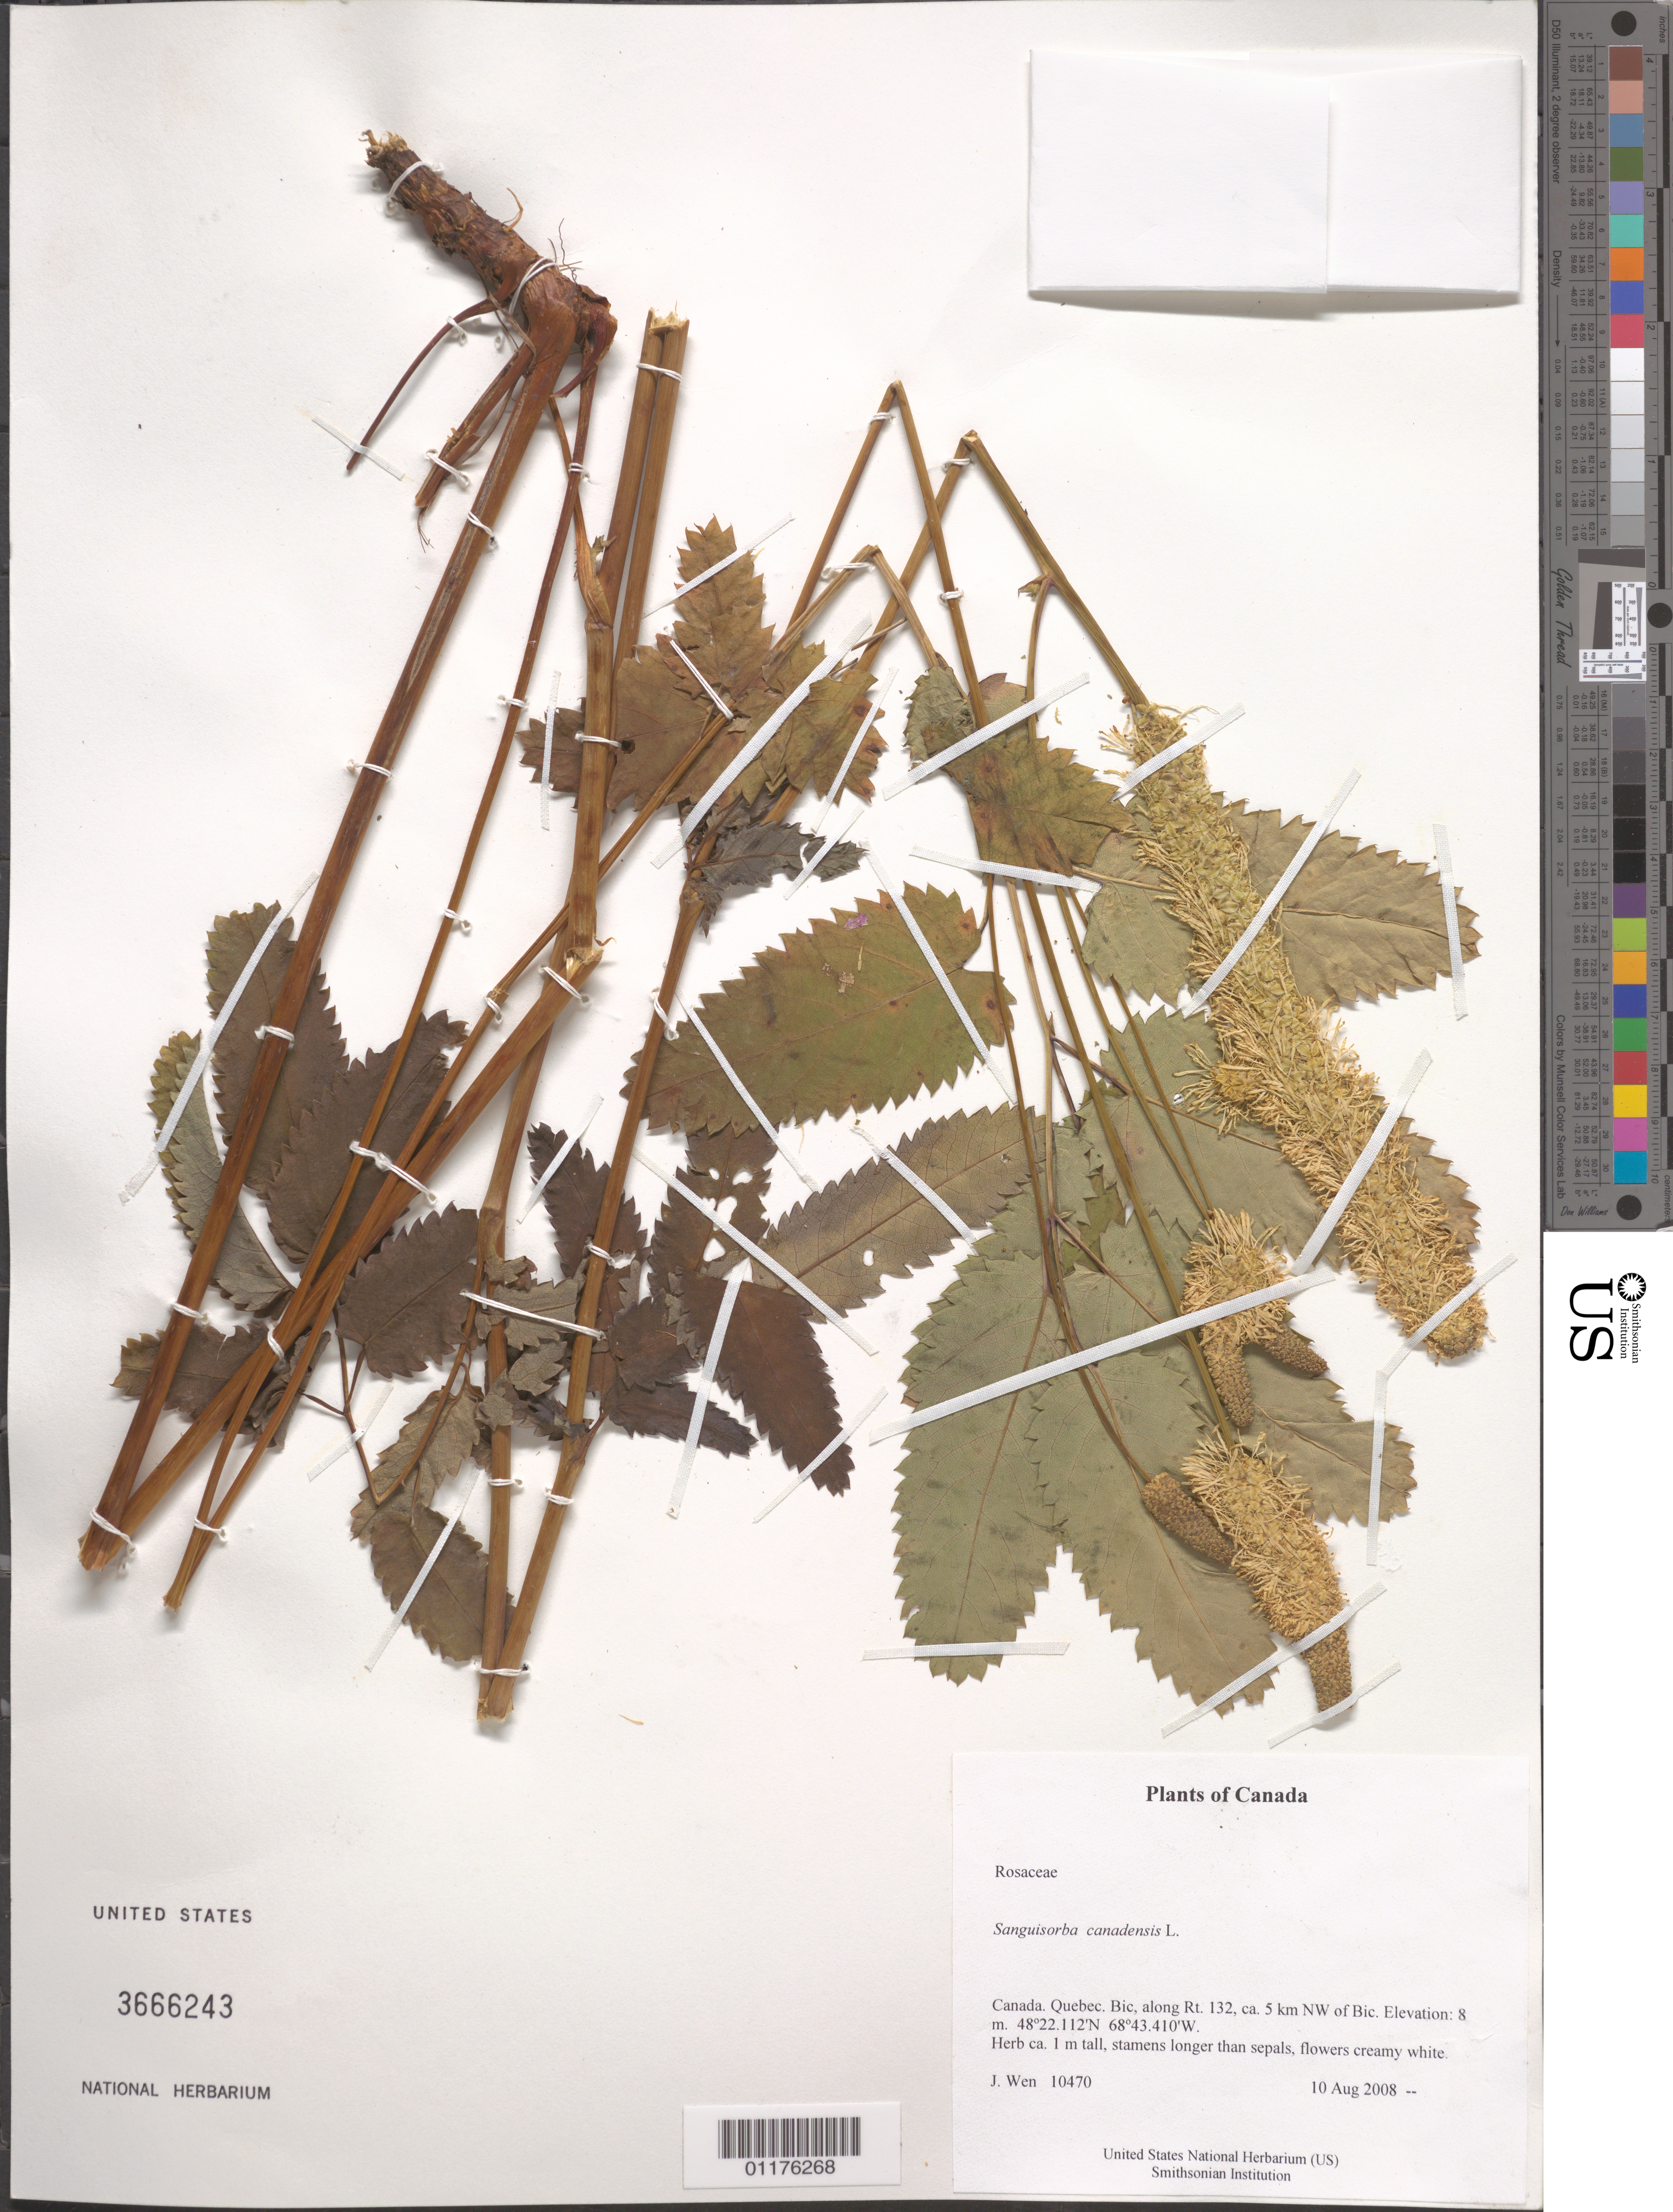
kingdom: Plantae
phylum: Tracheophyta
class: Magnoliopsida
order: Rosales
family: Rosaceae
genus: Sanguisorba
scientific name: Sanguisorba canadensis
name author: L.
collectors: J. Wen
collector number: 10470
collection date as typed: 10 Aug 2008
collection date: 2008-08-10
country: Canada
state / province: Quebec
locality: Bic, along Rt. 132, ca. 5 km NW of Bic.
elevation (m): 8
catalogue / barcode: US 3666243